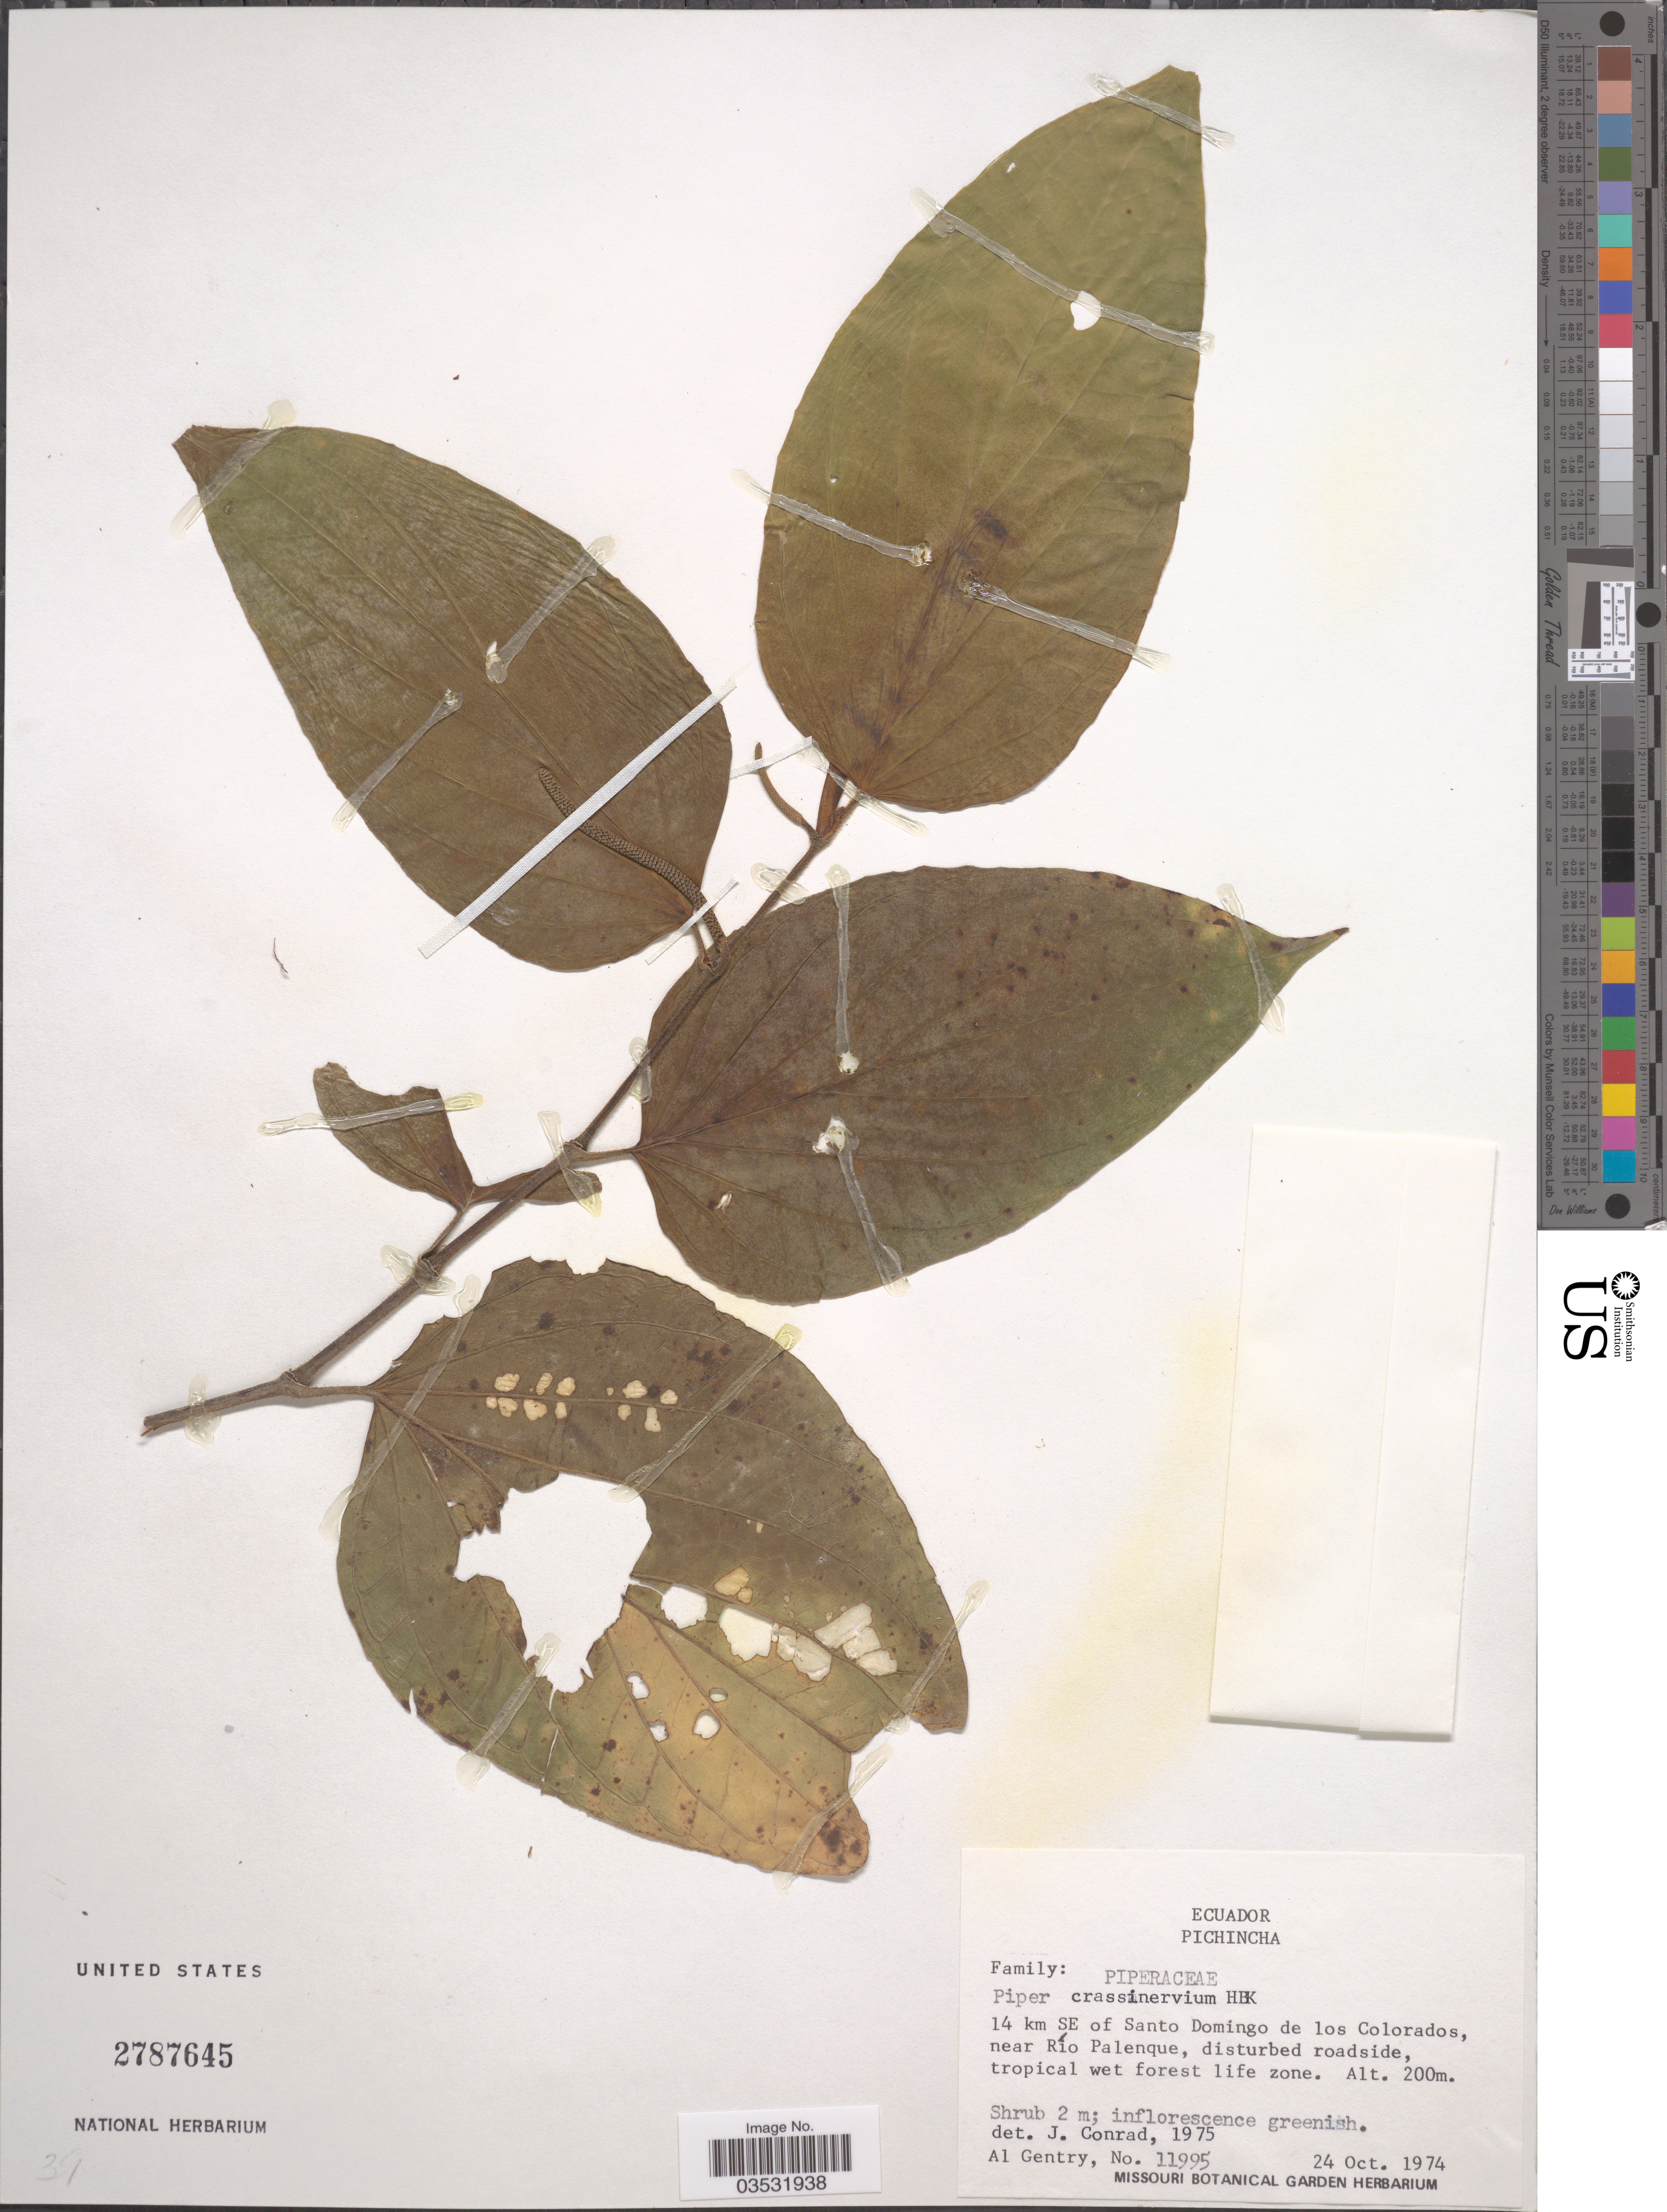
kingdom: Plantae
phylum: Tracheophyta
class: Magnoliopsida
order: Piperales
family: Piperaceae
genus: Piper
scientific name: Piper crassinervium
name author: Kunth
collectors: A. H. Gentry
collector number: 11995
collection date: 1974-10-24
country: Ecuador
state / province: Pichincha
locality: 14 km SE of Santo Domingo de los Colorados, near Río Palenque, disturbed roadside, tropical wet forest life zone.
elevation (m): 200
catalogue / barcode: US 2787645